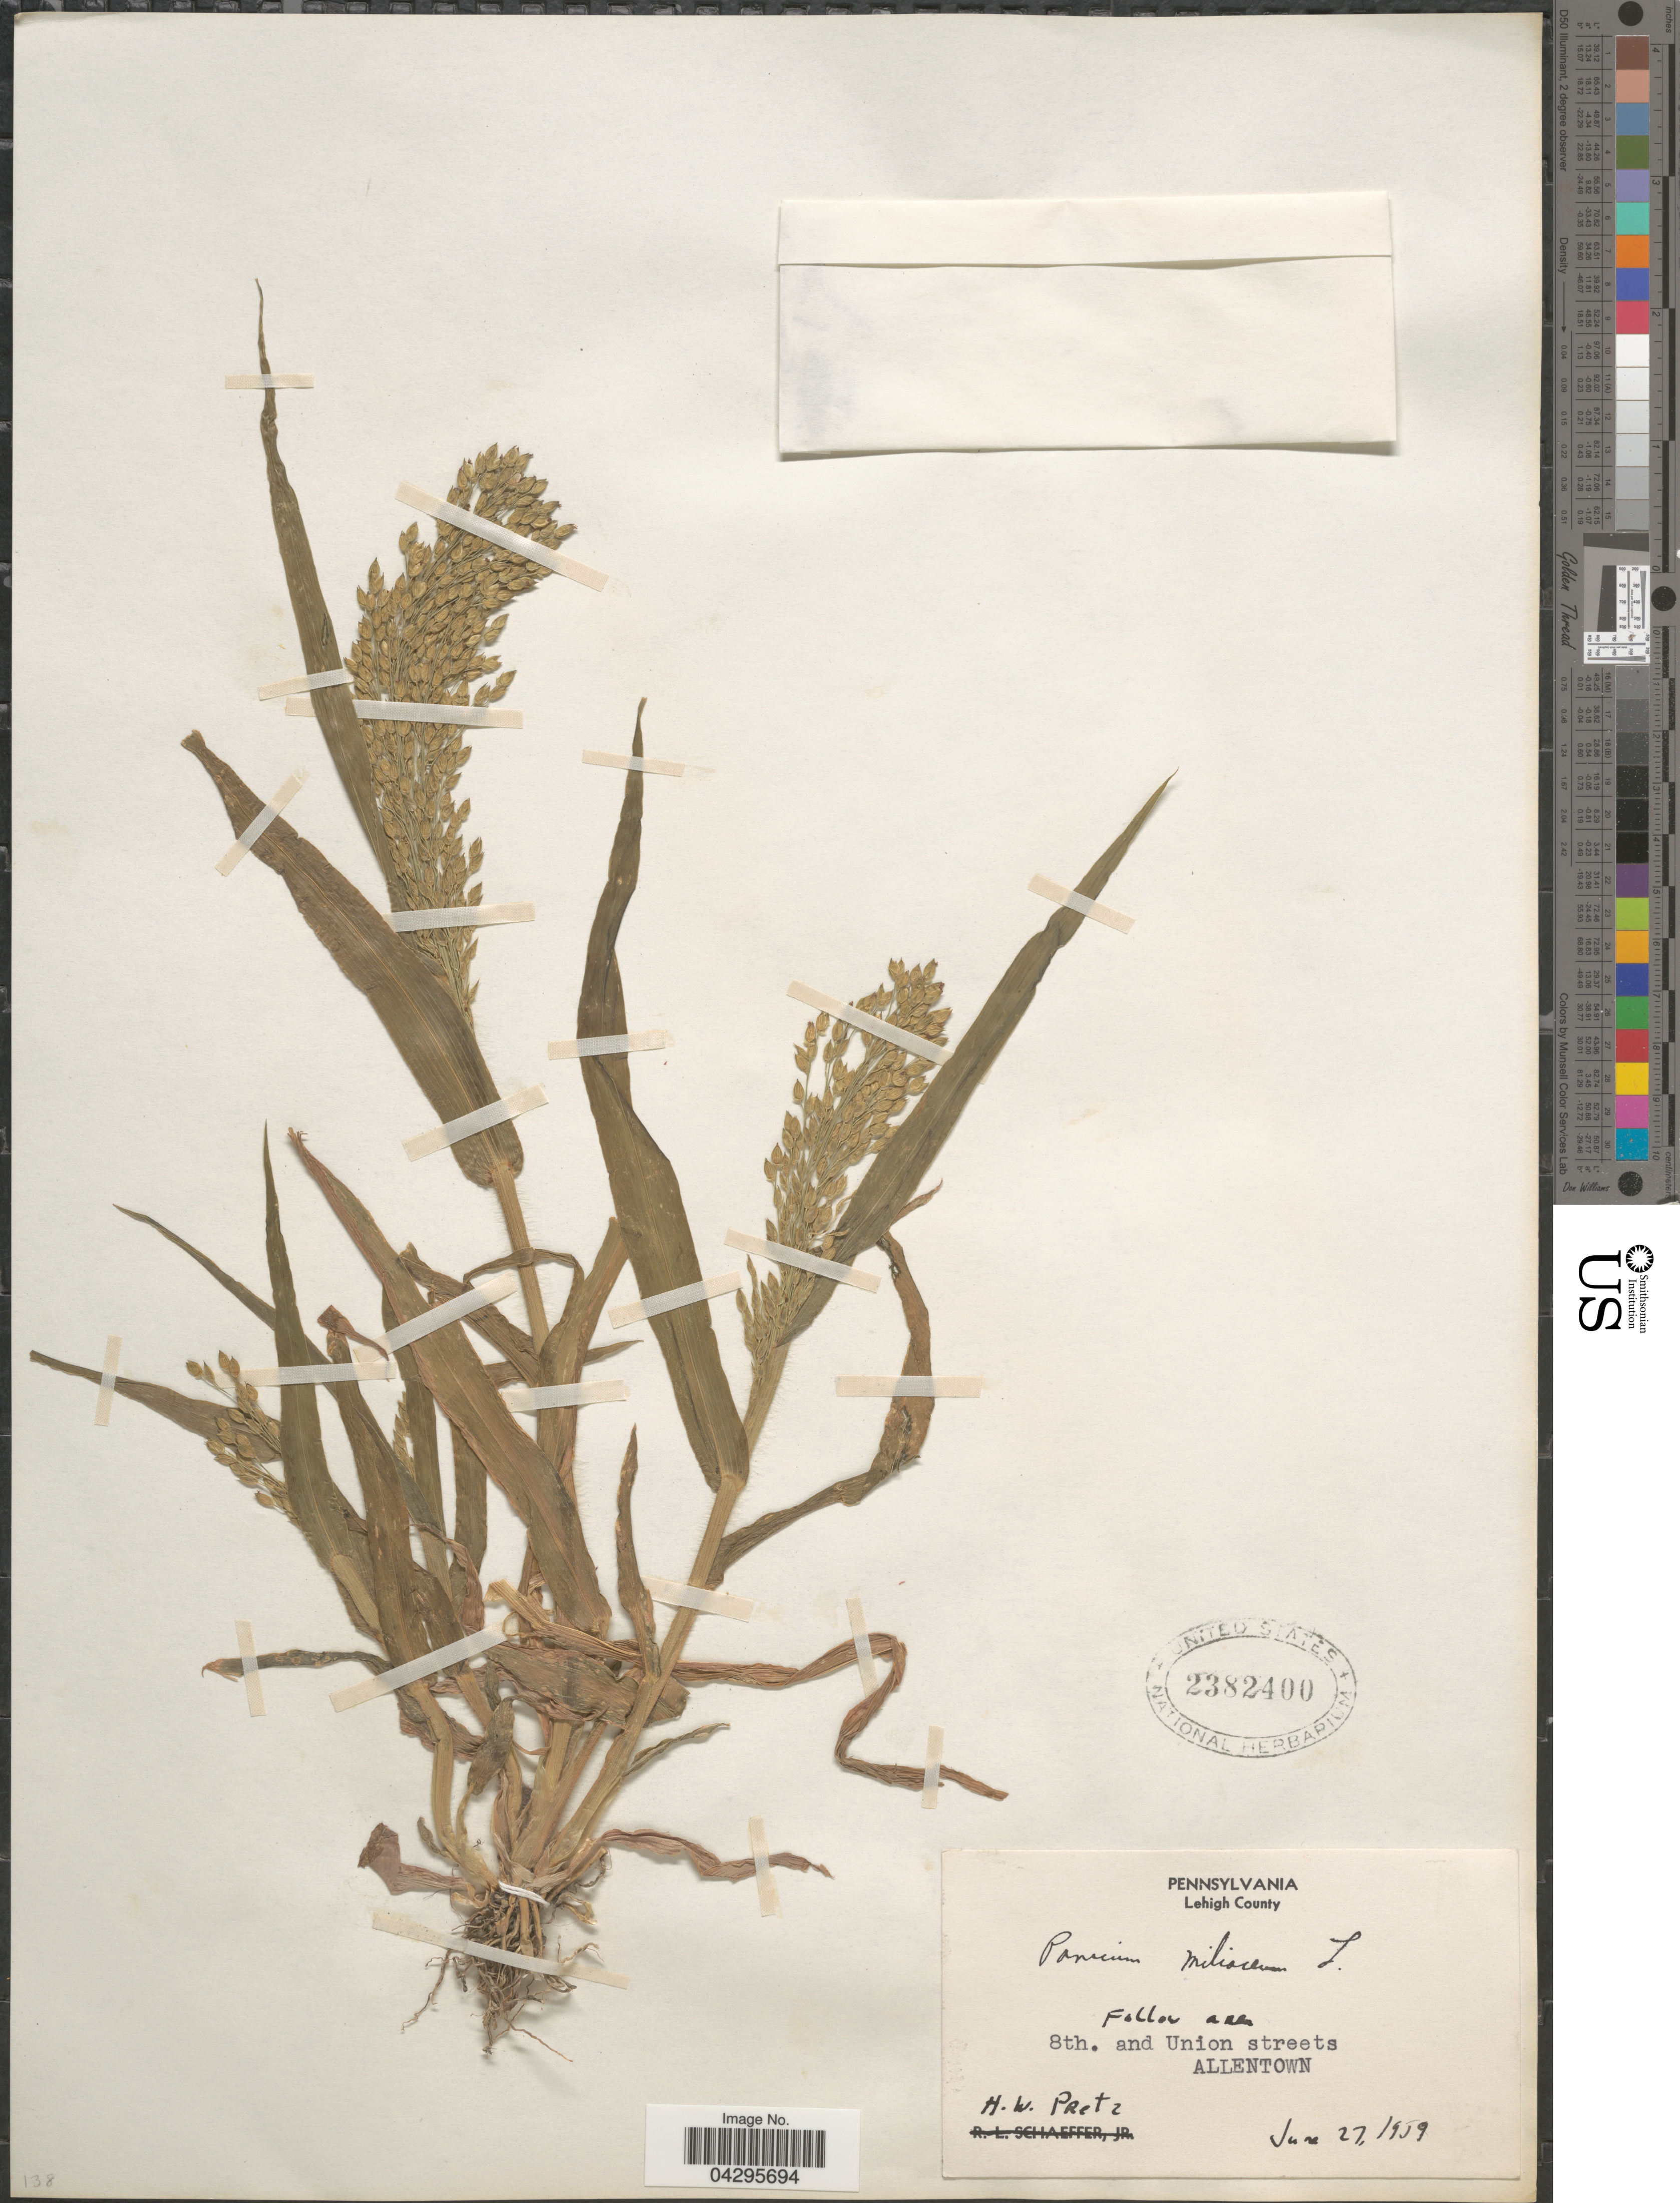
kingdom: Plantae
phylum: Tracheophyta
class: Liliopsida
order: Poales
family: Poaceae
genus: Panicum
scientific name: Panicum miliaceum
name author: L.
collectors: H. W. Pretz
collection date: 1959-06-27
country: United States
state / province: Pennsylvania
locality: Lehigh County. Follow area 8th. and Union streets Allentown.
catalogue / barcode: US 2382400